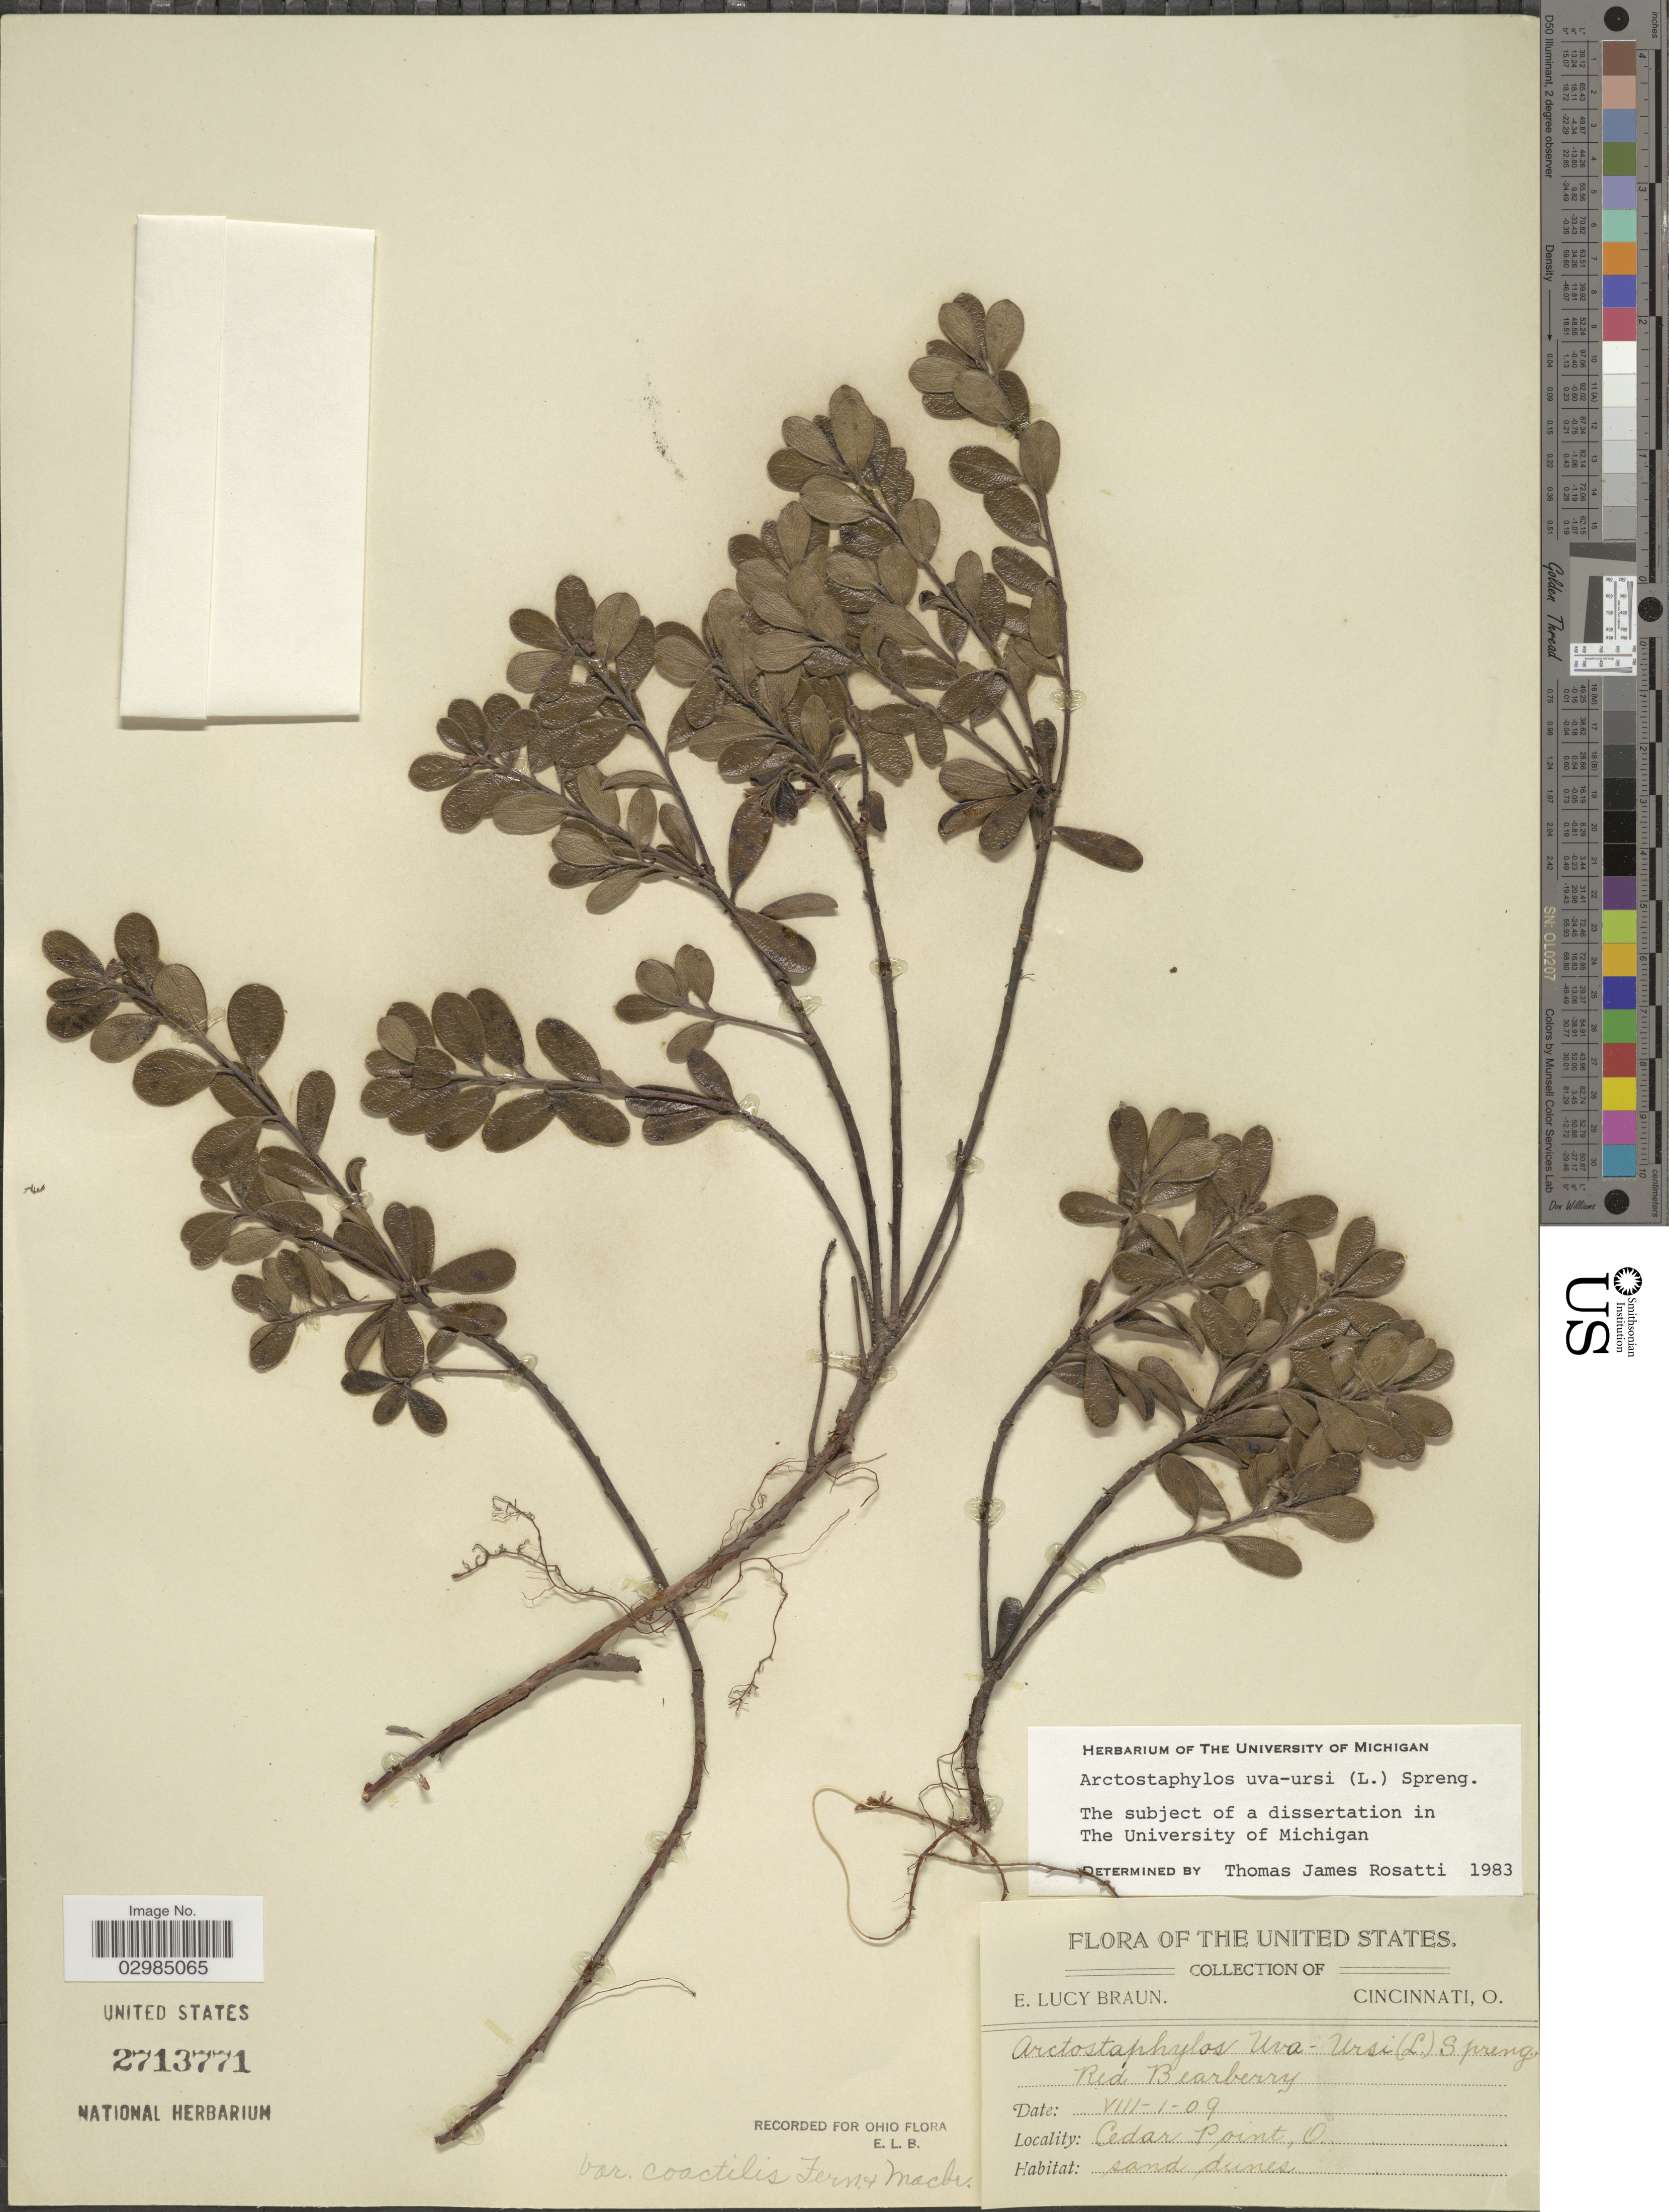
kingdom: Plantae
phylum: Tracheophyta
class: Magnoliopsida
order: Ericales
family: Ericaceae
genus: Arctostaphylos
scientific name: Arctostaphylos uva-ursi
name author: (L.) Spreng.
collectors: E. L. Braun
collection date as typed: Transcribed d/m/y: 1/8/9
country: United States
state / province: Ohio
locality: Cedar Point.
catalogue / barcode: US 2713771